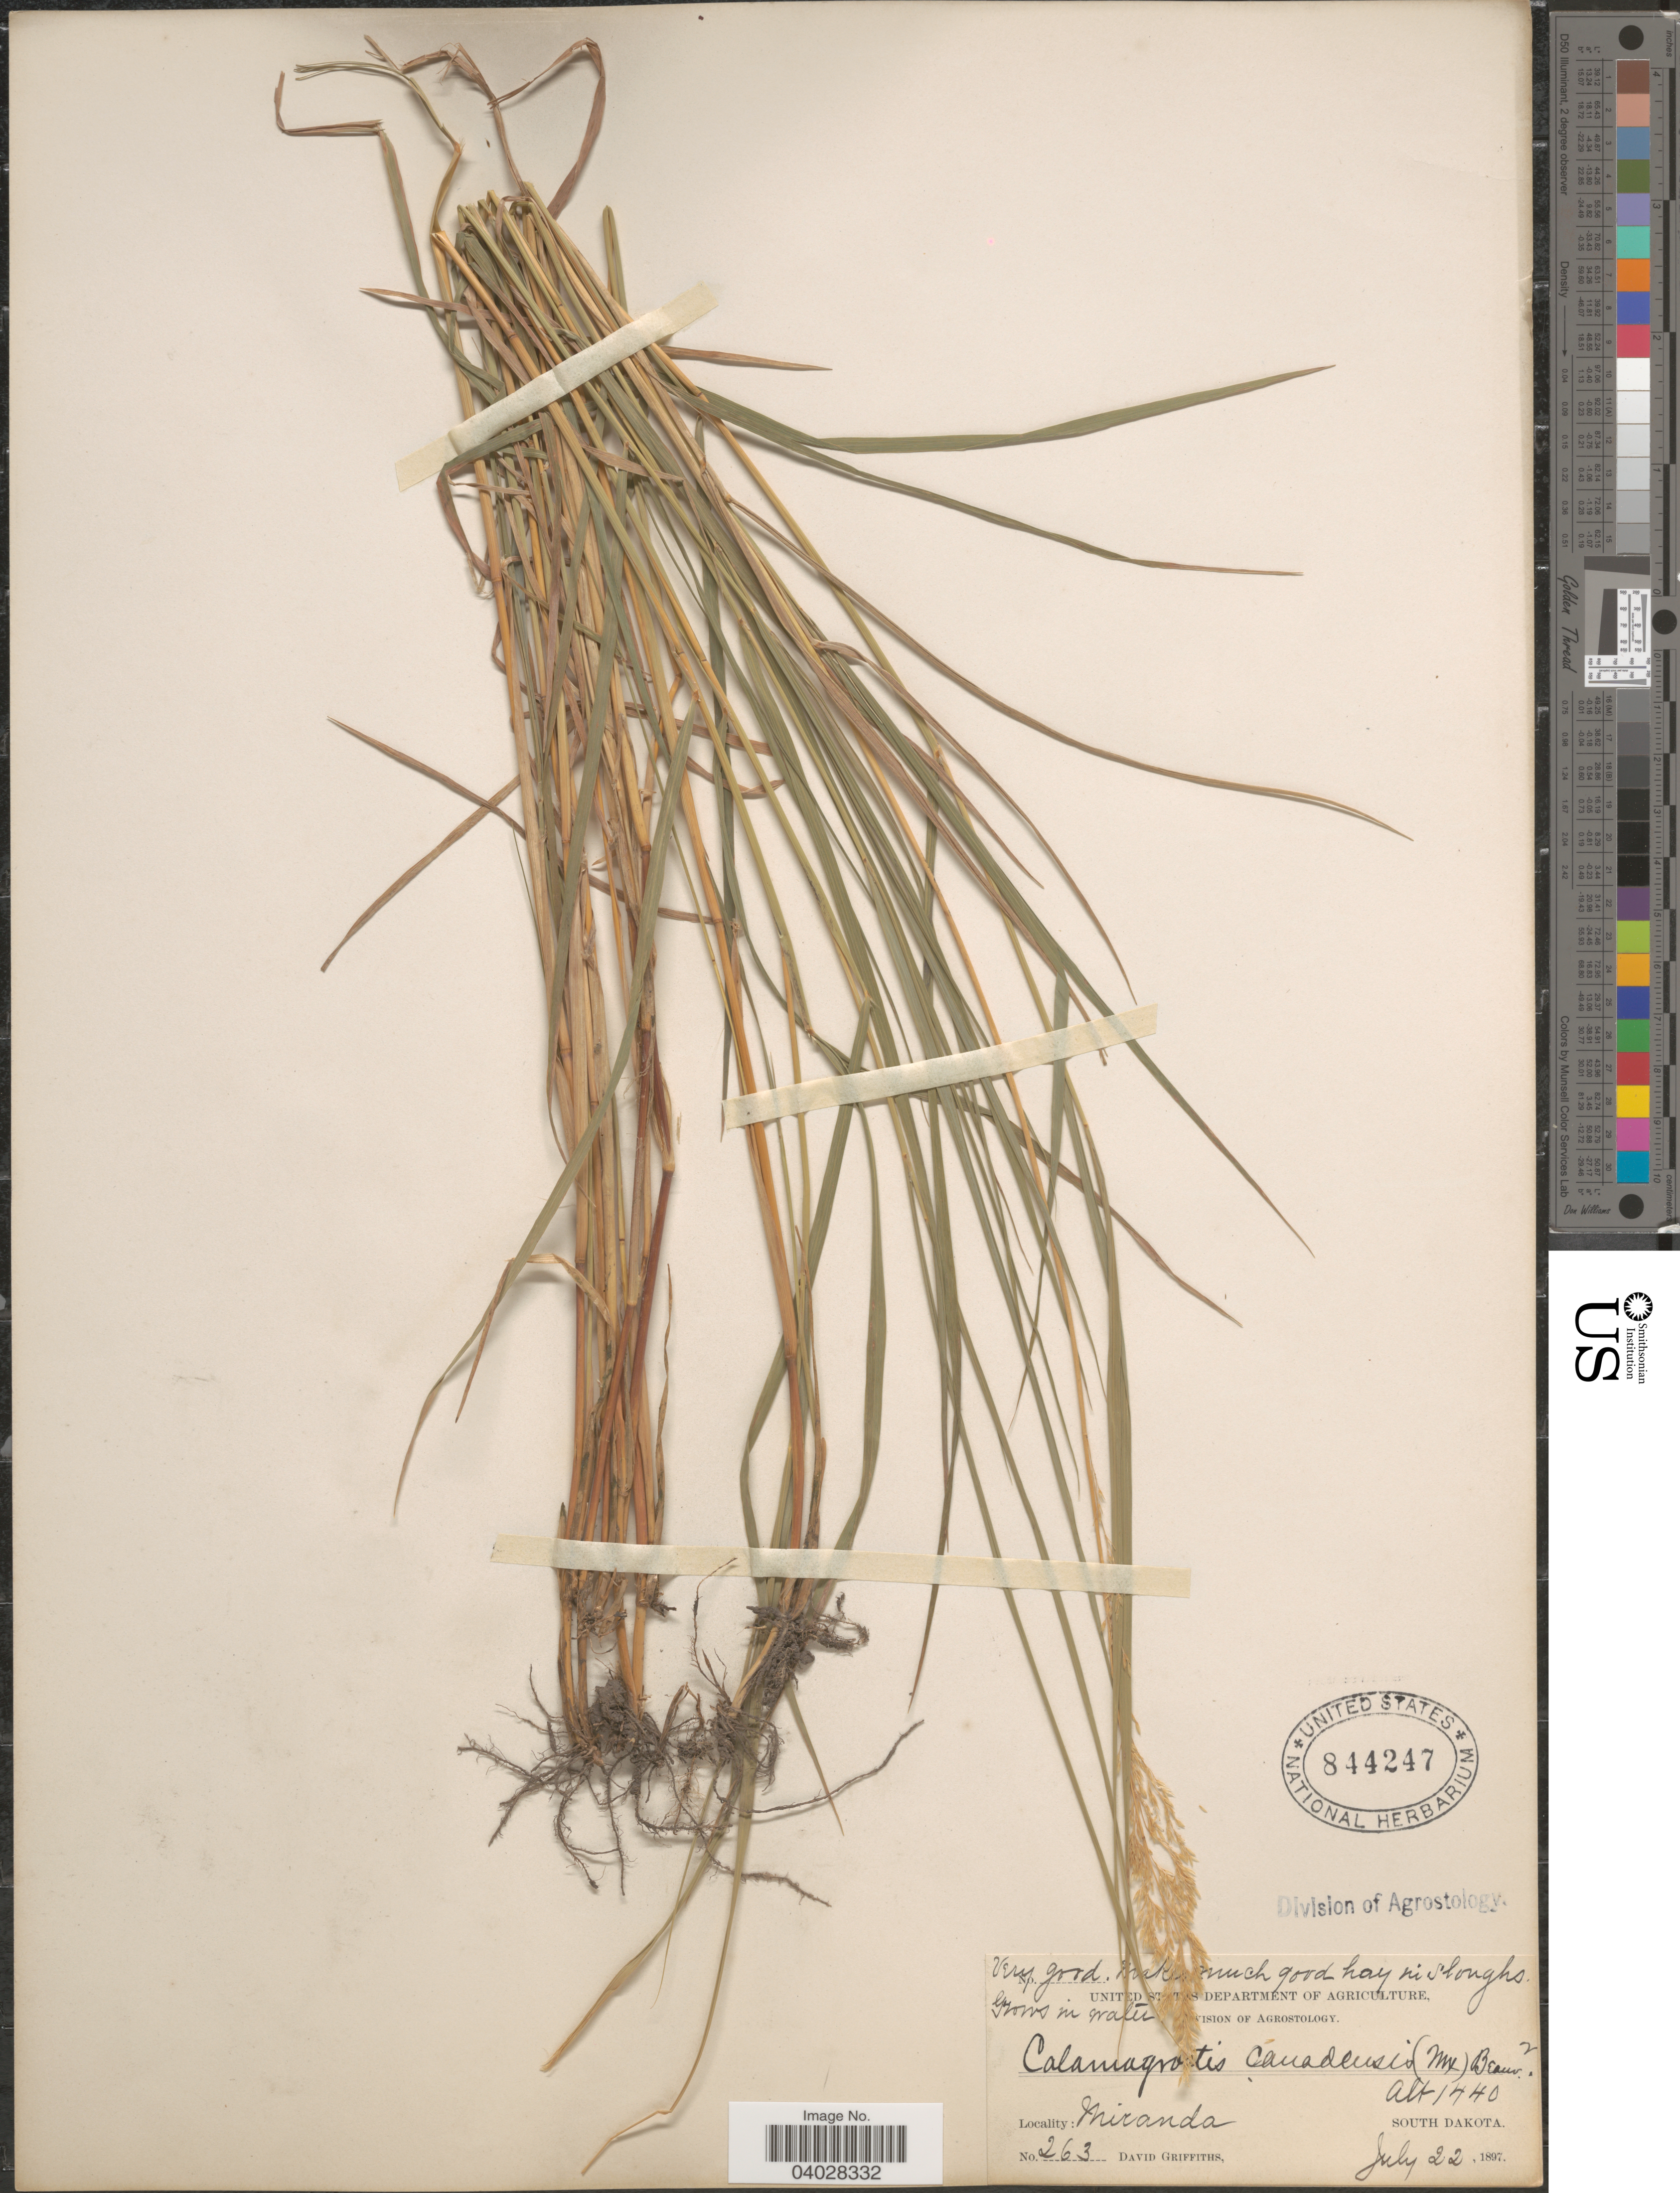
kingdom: Plantae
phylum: Tracheophyta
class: Liliopsida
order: Poales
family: Poaceae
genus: Calamagrostis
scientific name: Calamagrostis canadensis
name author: (Michx.) P. Beauv.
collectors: D. Griffiths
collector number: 263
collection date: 1897-07-22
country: United States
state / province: South Dakota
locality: Miranda.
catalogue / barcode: US 844247